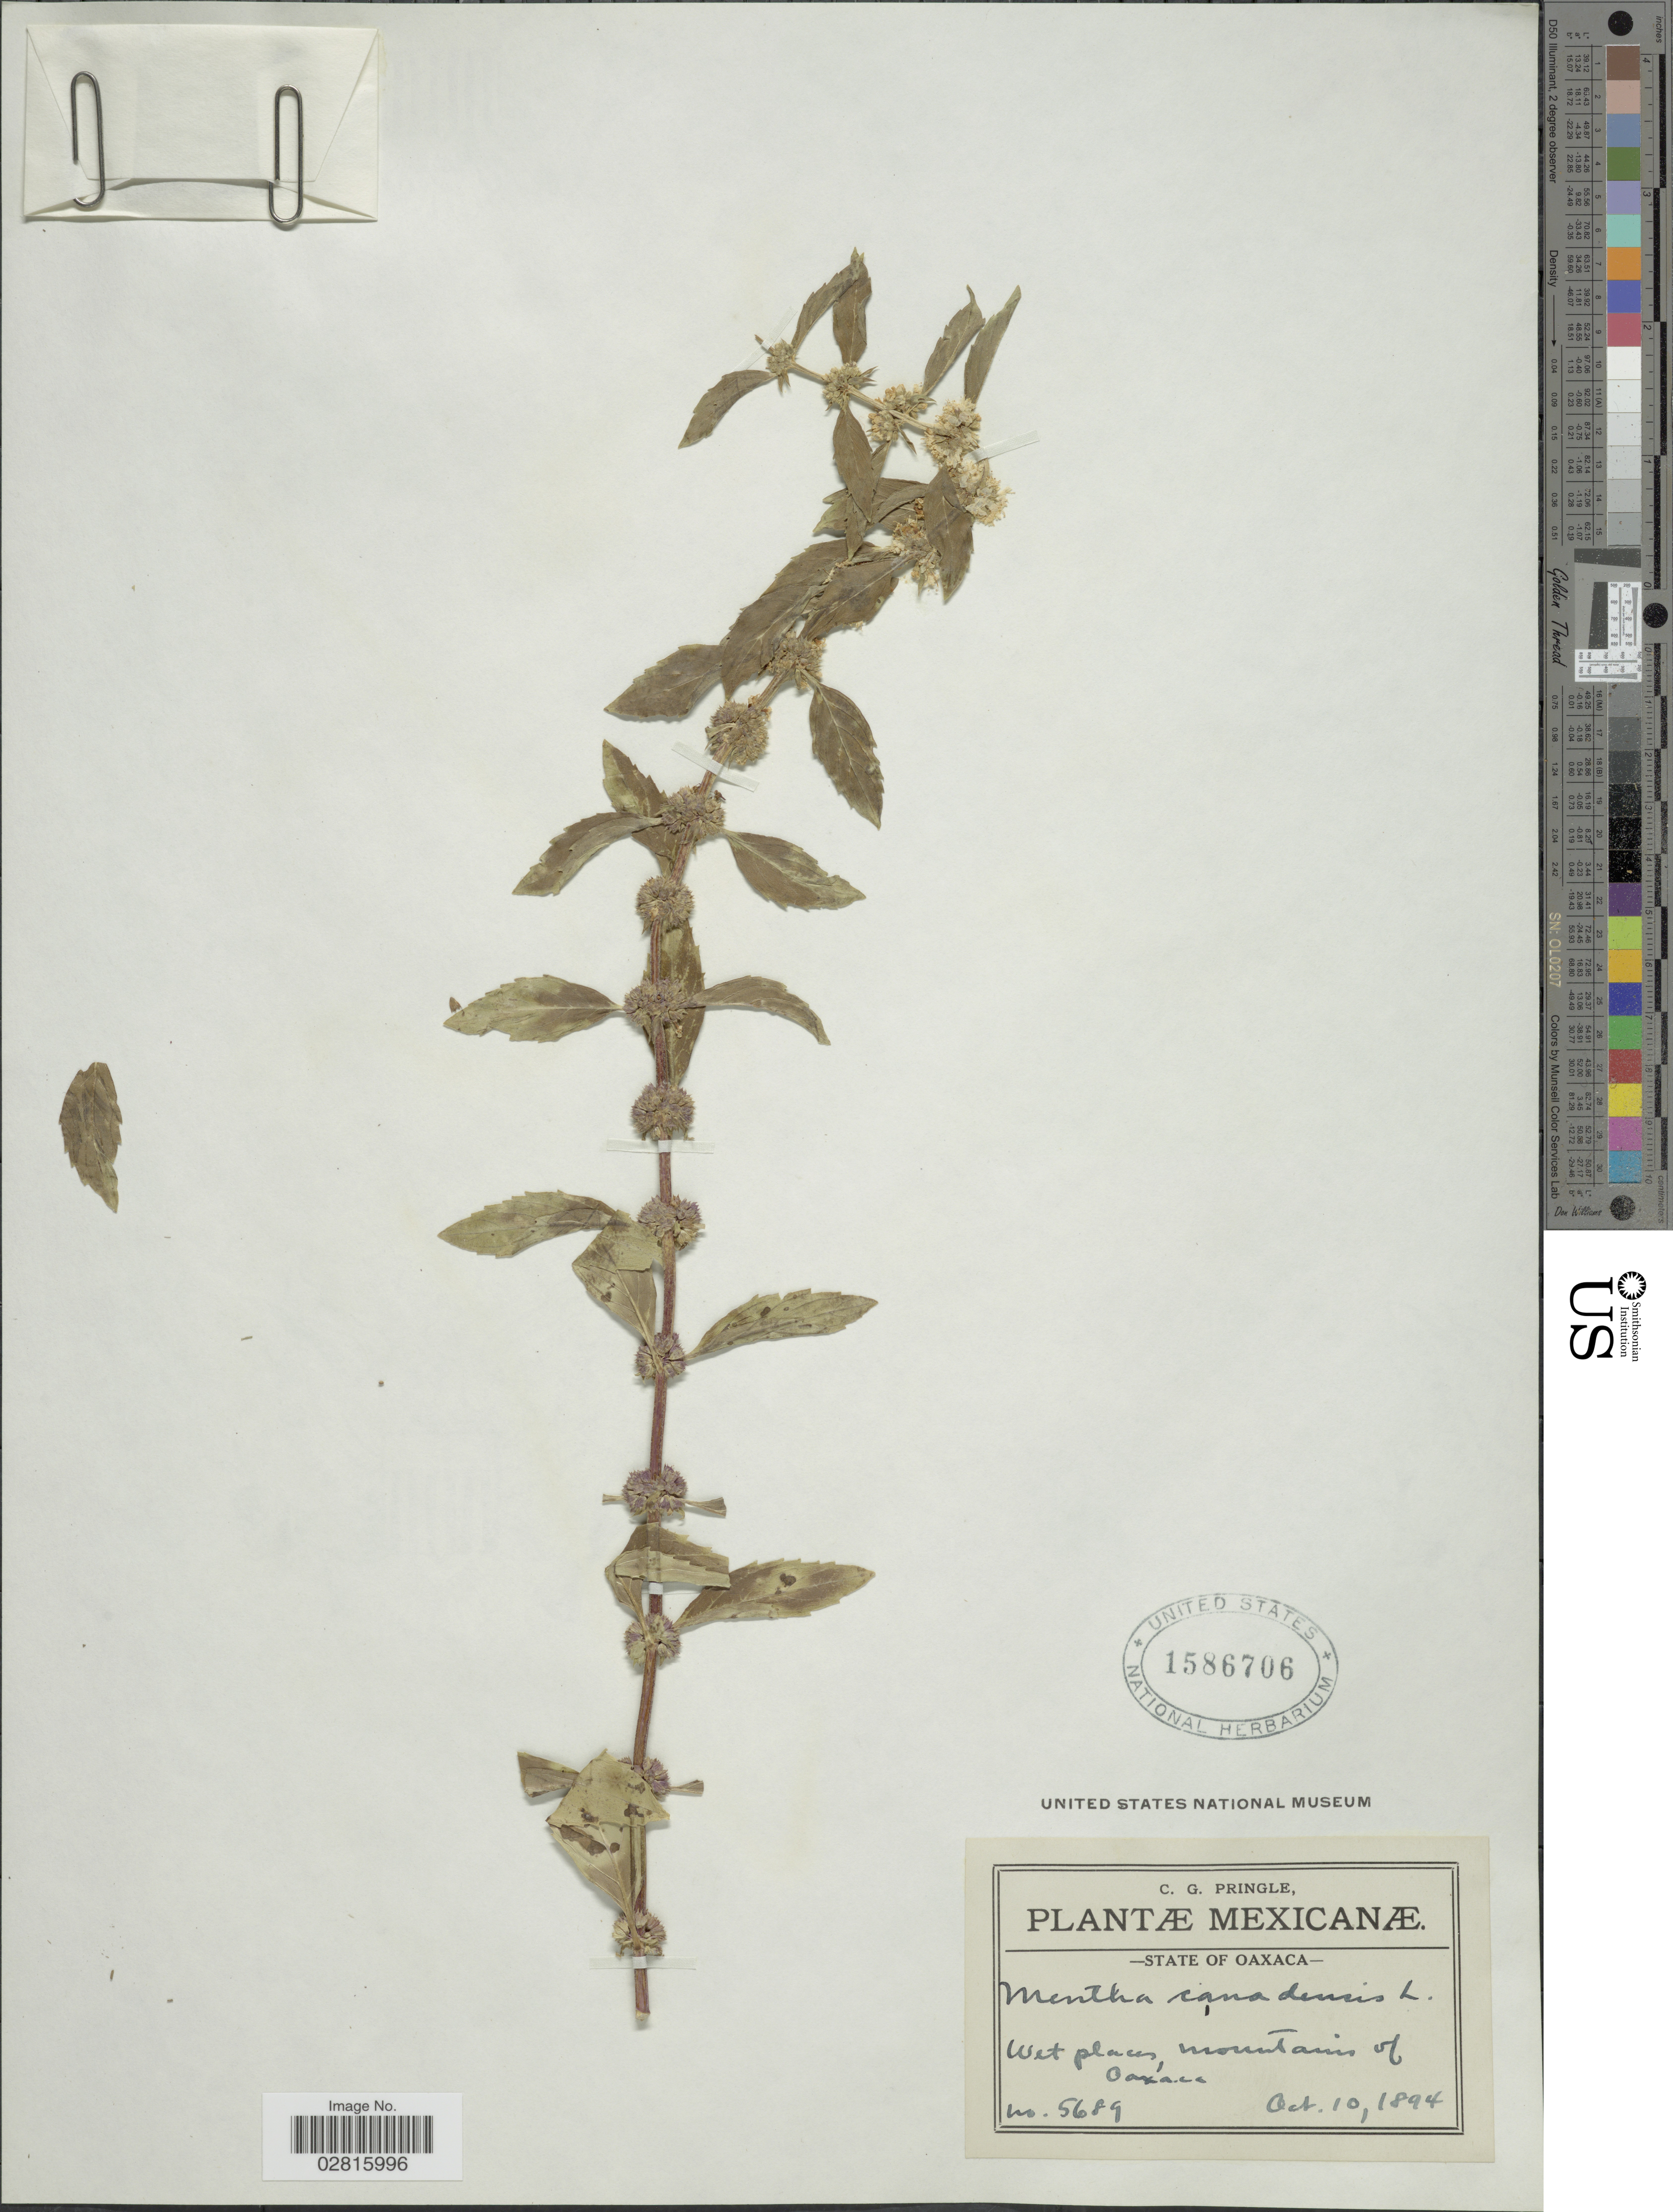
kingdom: Plantae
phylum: Tracheophyta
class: Magnoliopsida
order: Lamiales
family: Lamiaceae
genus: Mentha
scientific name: Mentha canadensis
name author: L.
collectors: C. G. Pringle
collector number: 5689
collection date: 1894-10-10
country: Mexico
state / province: Oaxaca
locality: State of Oaxaca. Wet places, mountains of Oaxaca.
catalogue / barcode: US 1586706